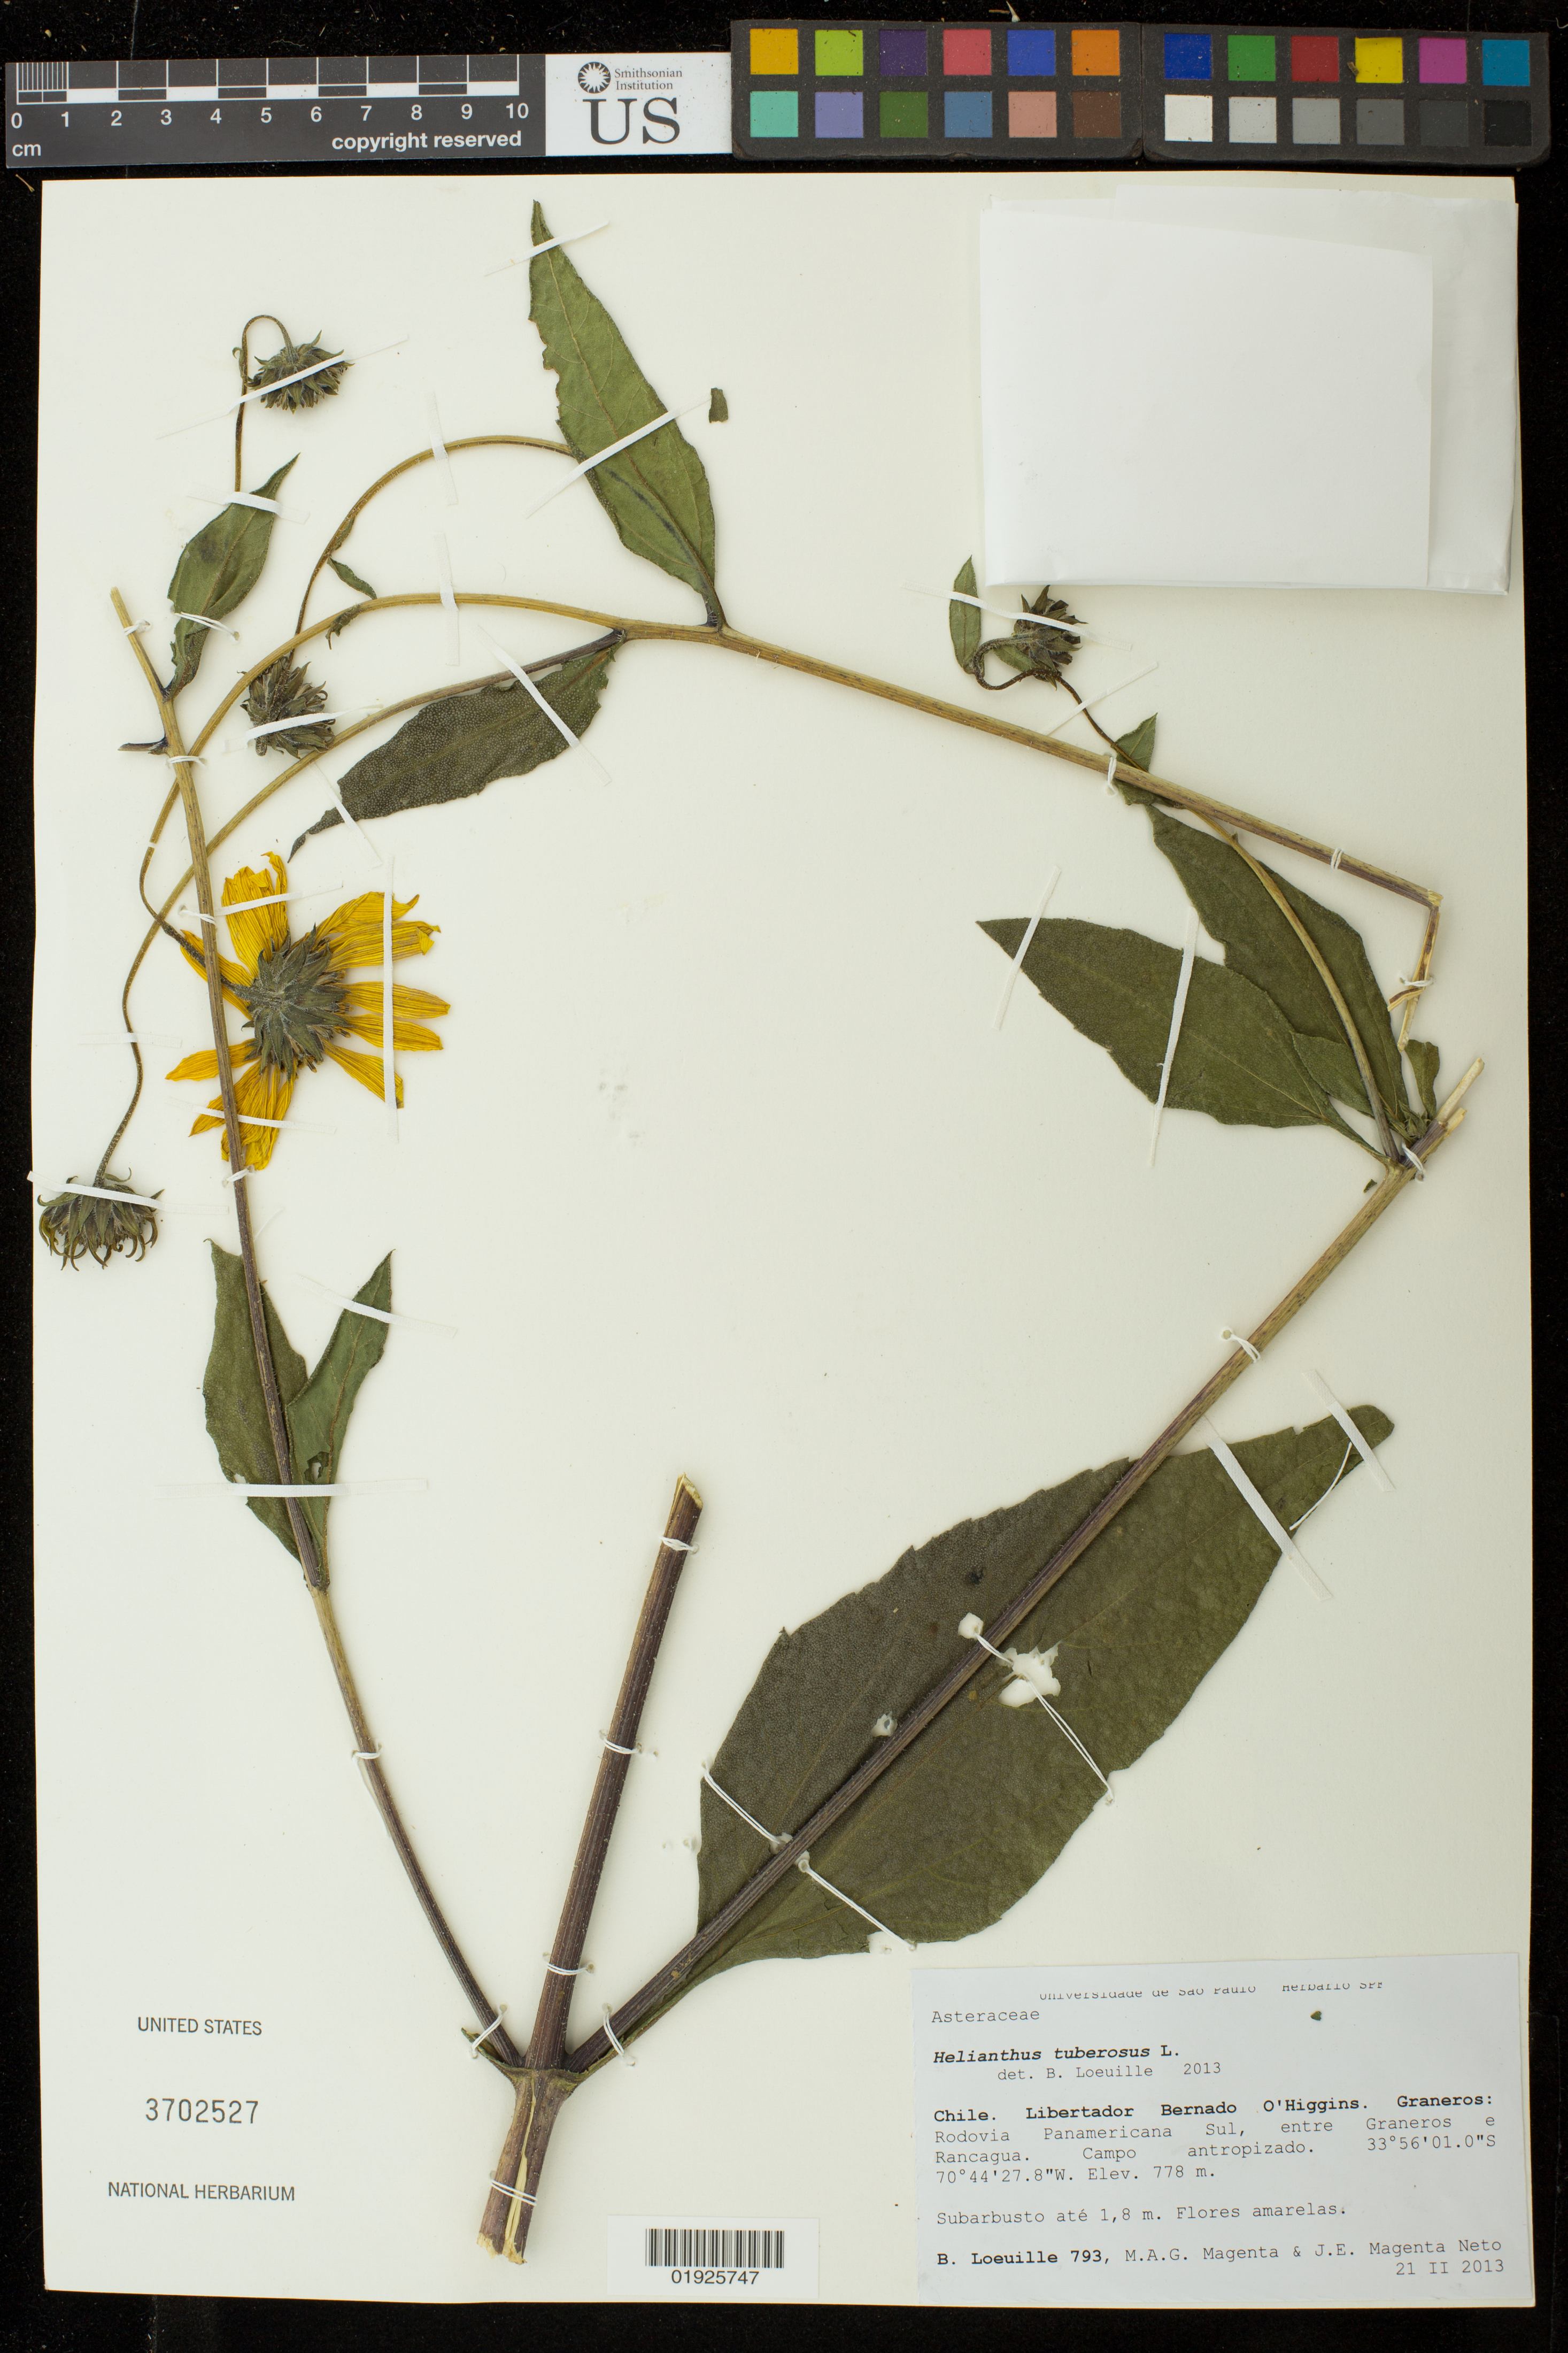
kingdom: Plantae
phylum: Tracheophyta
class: Magnoliopsida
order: Asterales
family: Asteraceae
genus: Helianthus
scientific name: Helianthus tuberosus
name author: L.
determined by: Loeuille, B.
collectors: B. Loeuille, M. A. G. Magenta & J. Magenta Neto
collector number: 793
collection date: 2013-02-21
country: Chile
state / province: O'Higgins (VI)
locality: Graneros: Rodovia Panamericana Sul, entre Graneros e Rancagua.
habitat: Campo antropizado.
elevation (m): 778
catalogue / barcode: US 3702527